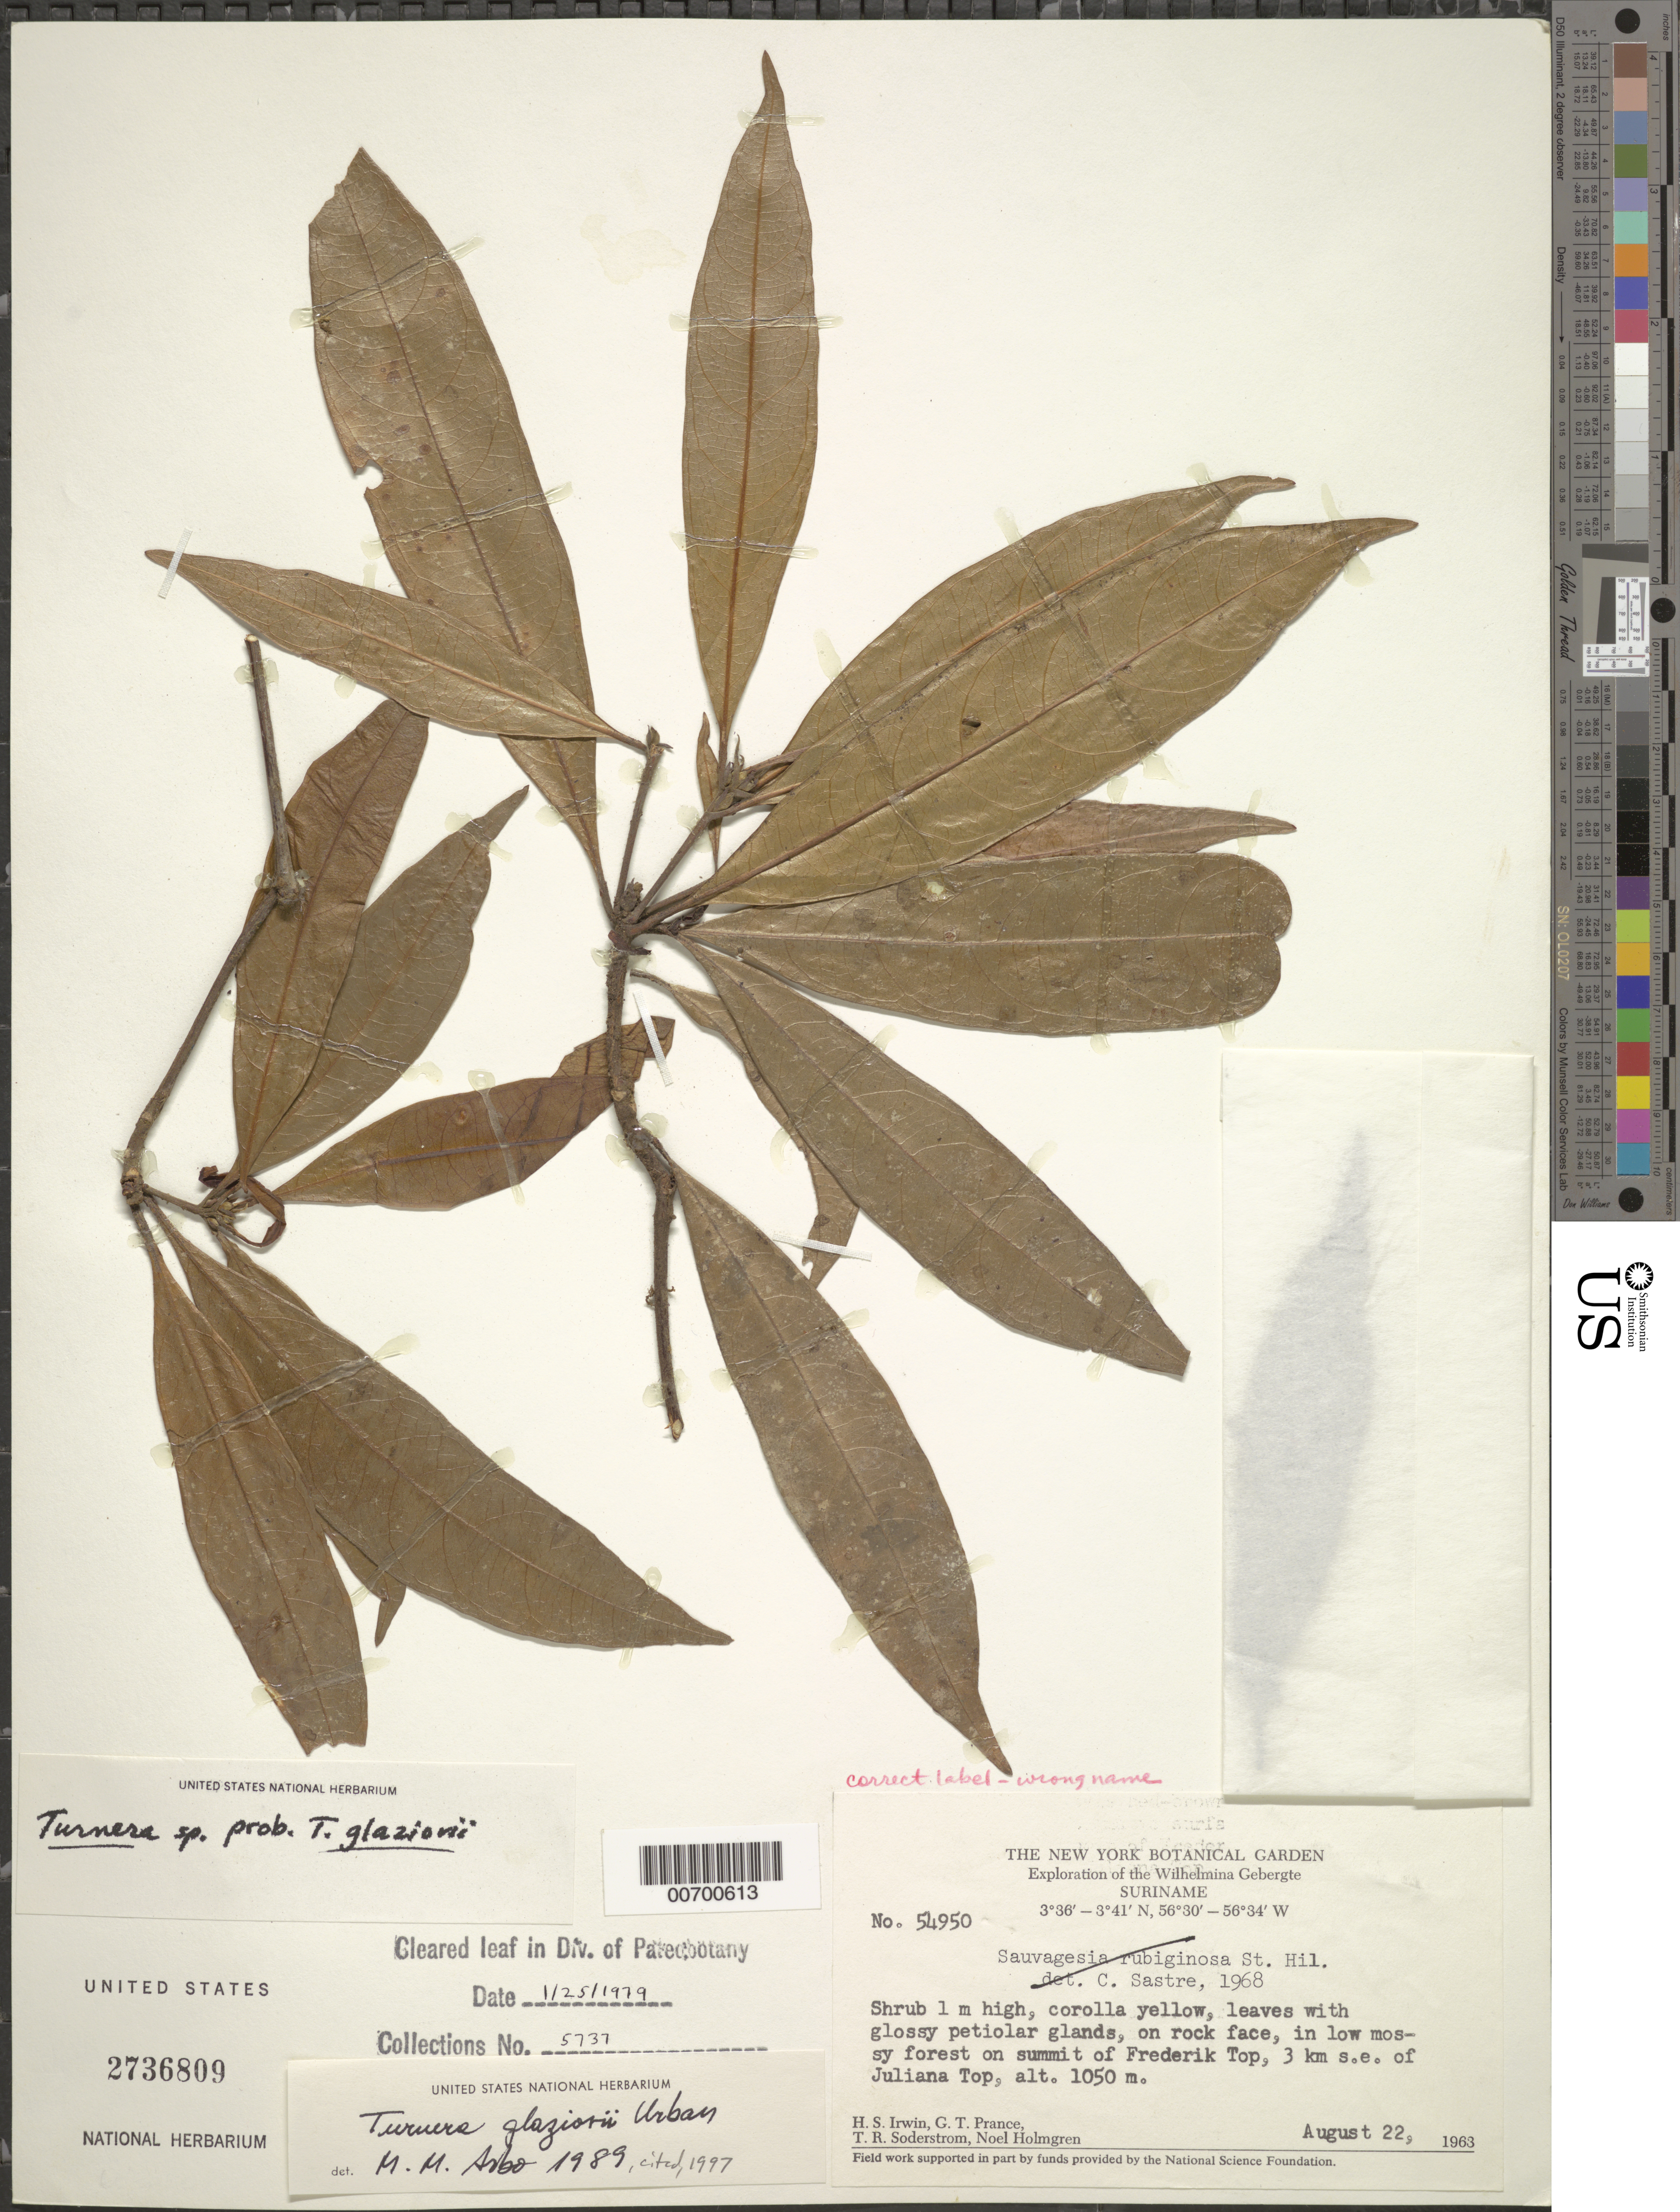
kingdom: Plantae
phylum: Tracheophyta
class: Magnoliopsida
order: Malpighiales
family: Turneraceae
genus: Turnera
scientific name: Turnera glaziovii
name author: Urb.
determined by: Arbo, M. M.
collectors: H. Irwin, G. T. Prance, T. R. Soderstrom & N. H. Holmgren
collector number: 54950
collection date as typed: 22-Aug-63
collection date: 1963-08-22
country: Suriname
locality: Frederik Top, 3 km SE of Juliana Top, Wilhelmina Gebergte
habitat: On rock face, in low mossy forest on summit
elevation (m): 1050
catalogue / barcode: US 2736809